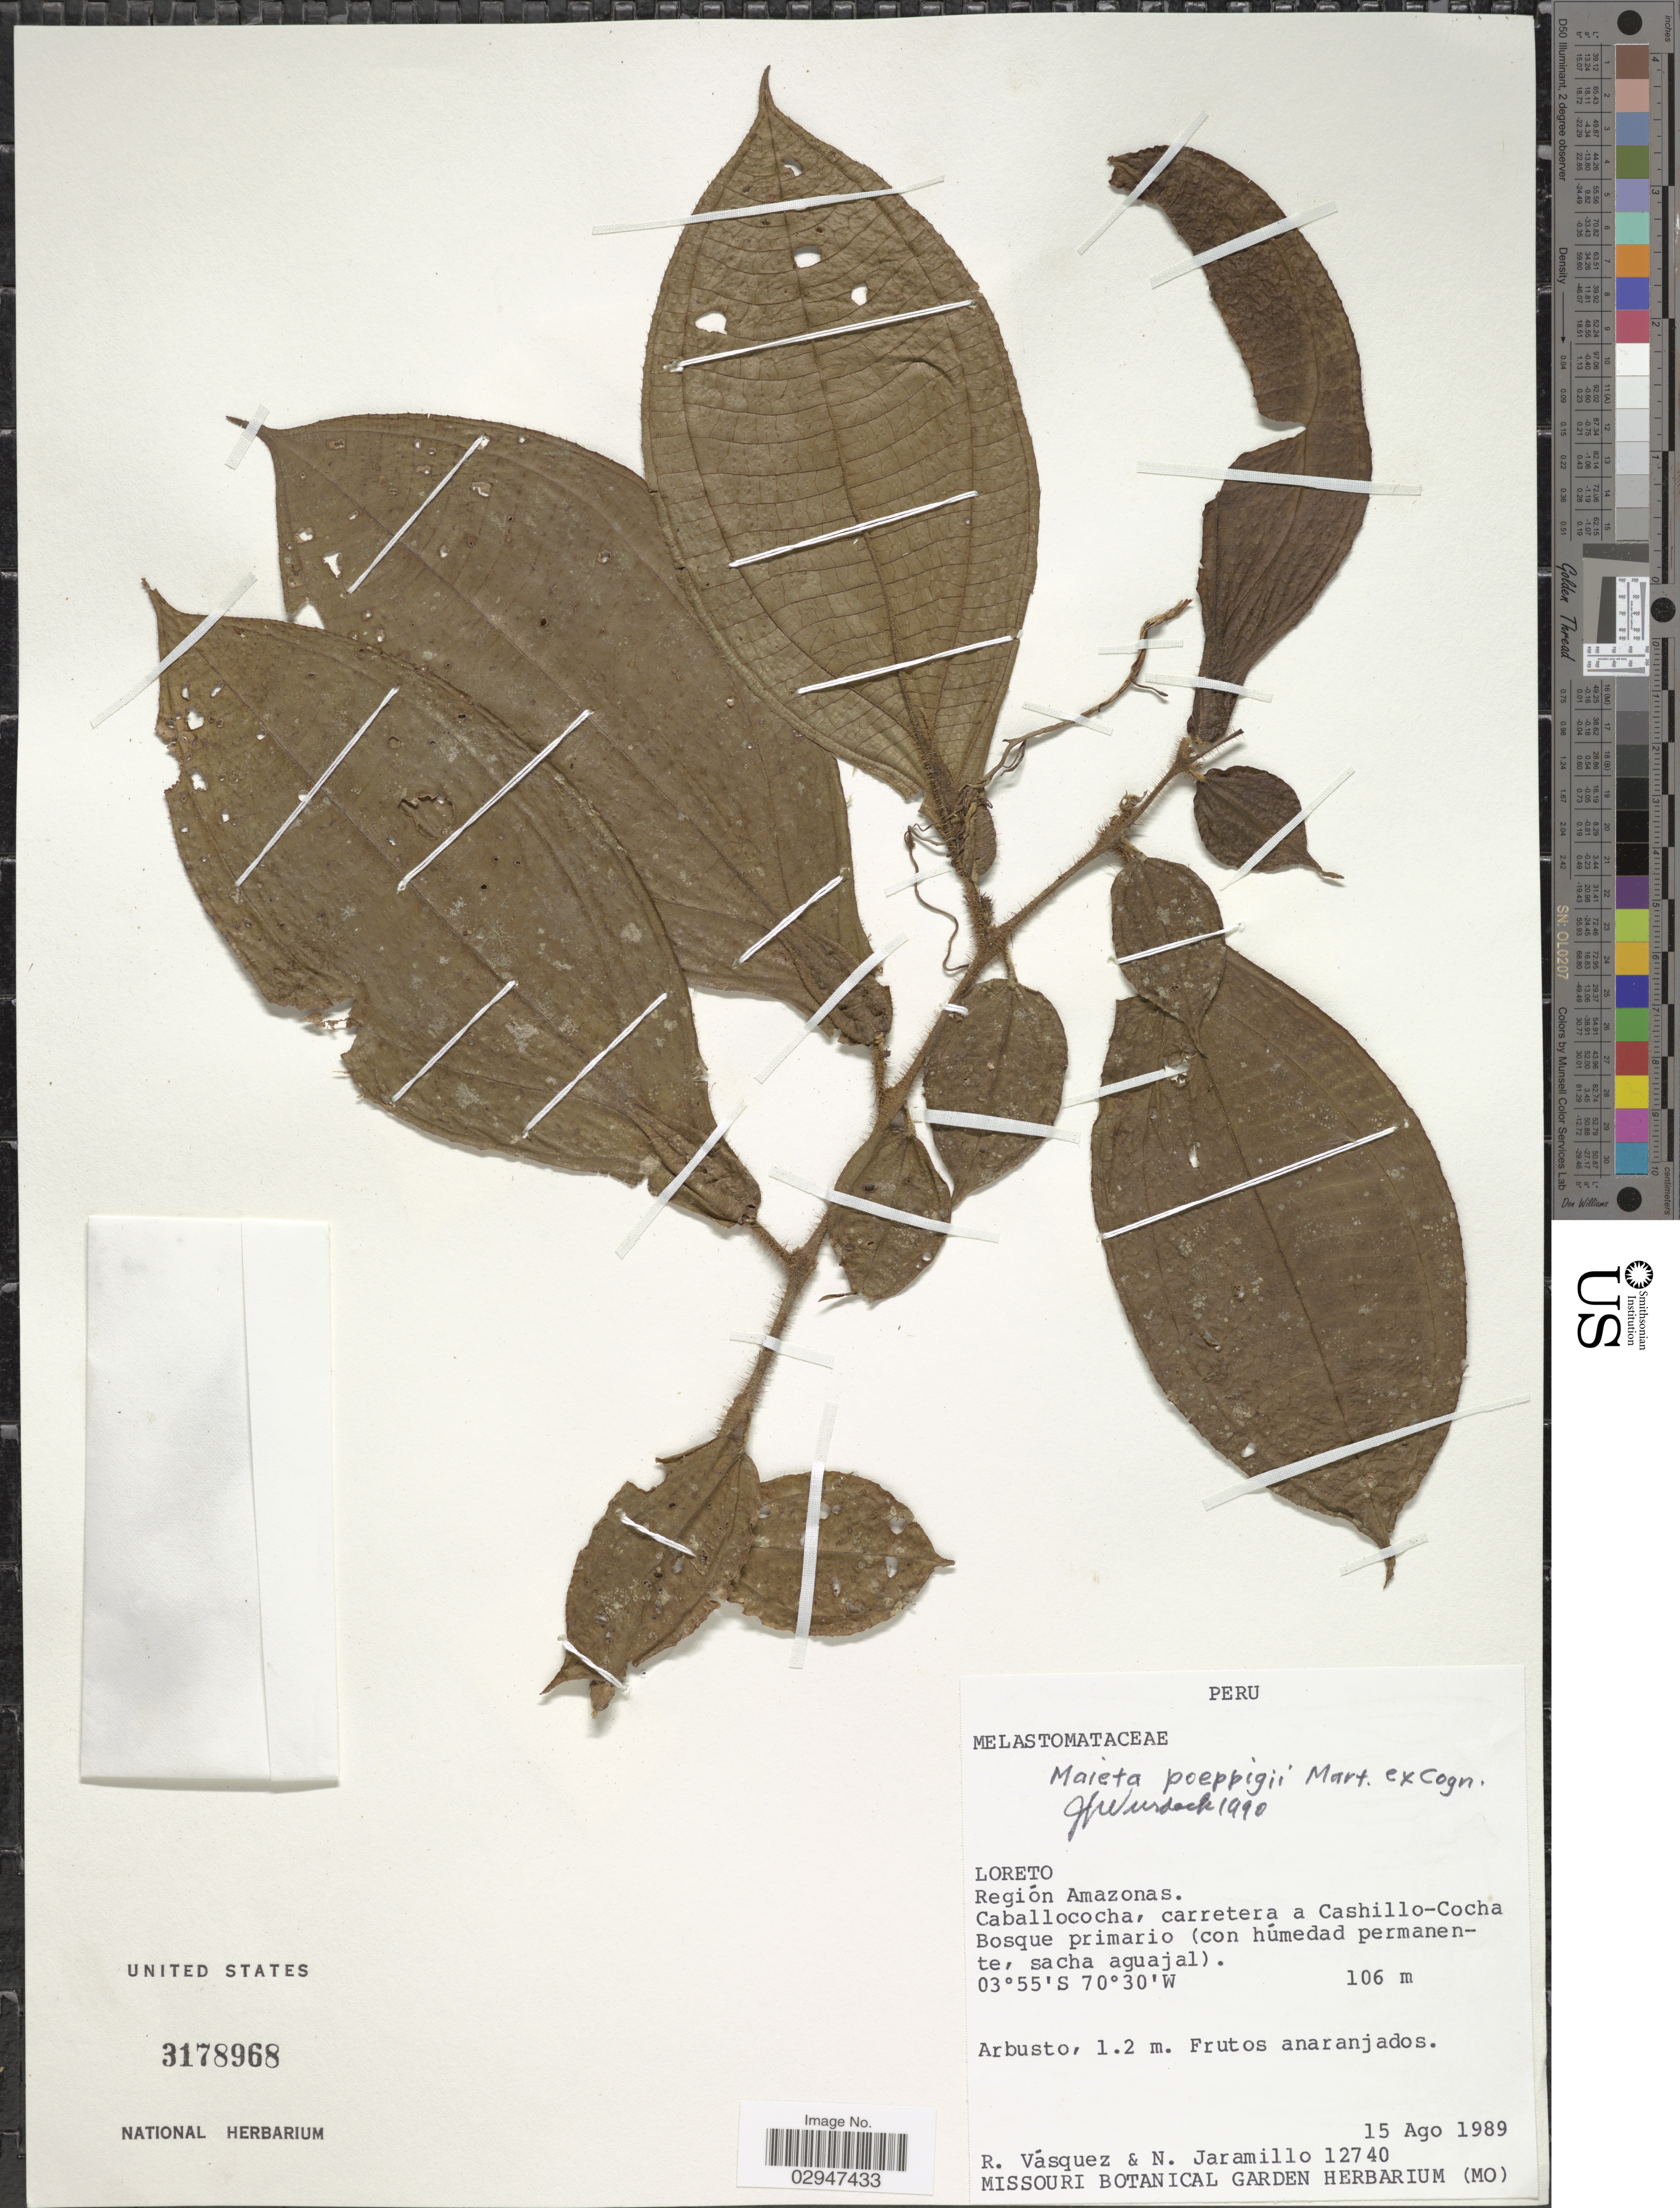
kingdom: Plantae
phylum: Tracheophyta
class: Magnoliopsida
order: Myrtales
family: Melastomataceae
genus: Maieta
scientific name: Maieta poeppigii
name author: Mart. ex Cogn.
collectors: R. Vásquez & N. Jaramillo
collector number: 12740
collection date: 1989-08-15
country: Peru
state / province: Loreto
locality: Región Amazonas. Caballococha, carretera a Cashillo-Cocha.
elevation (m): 106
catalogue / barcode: US 3178968